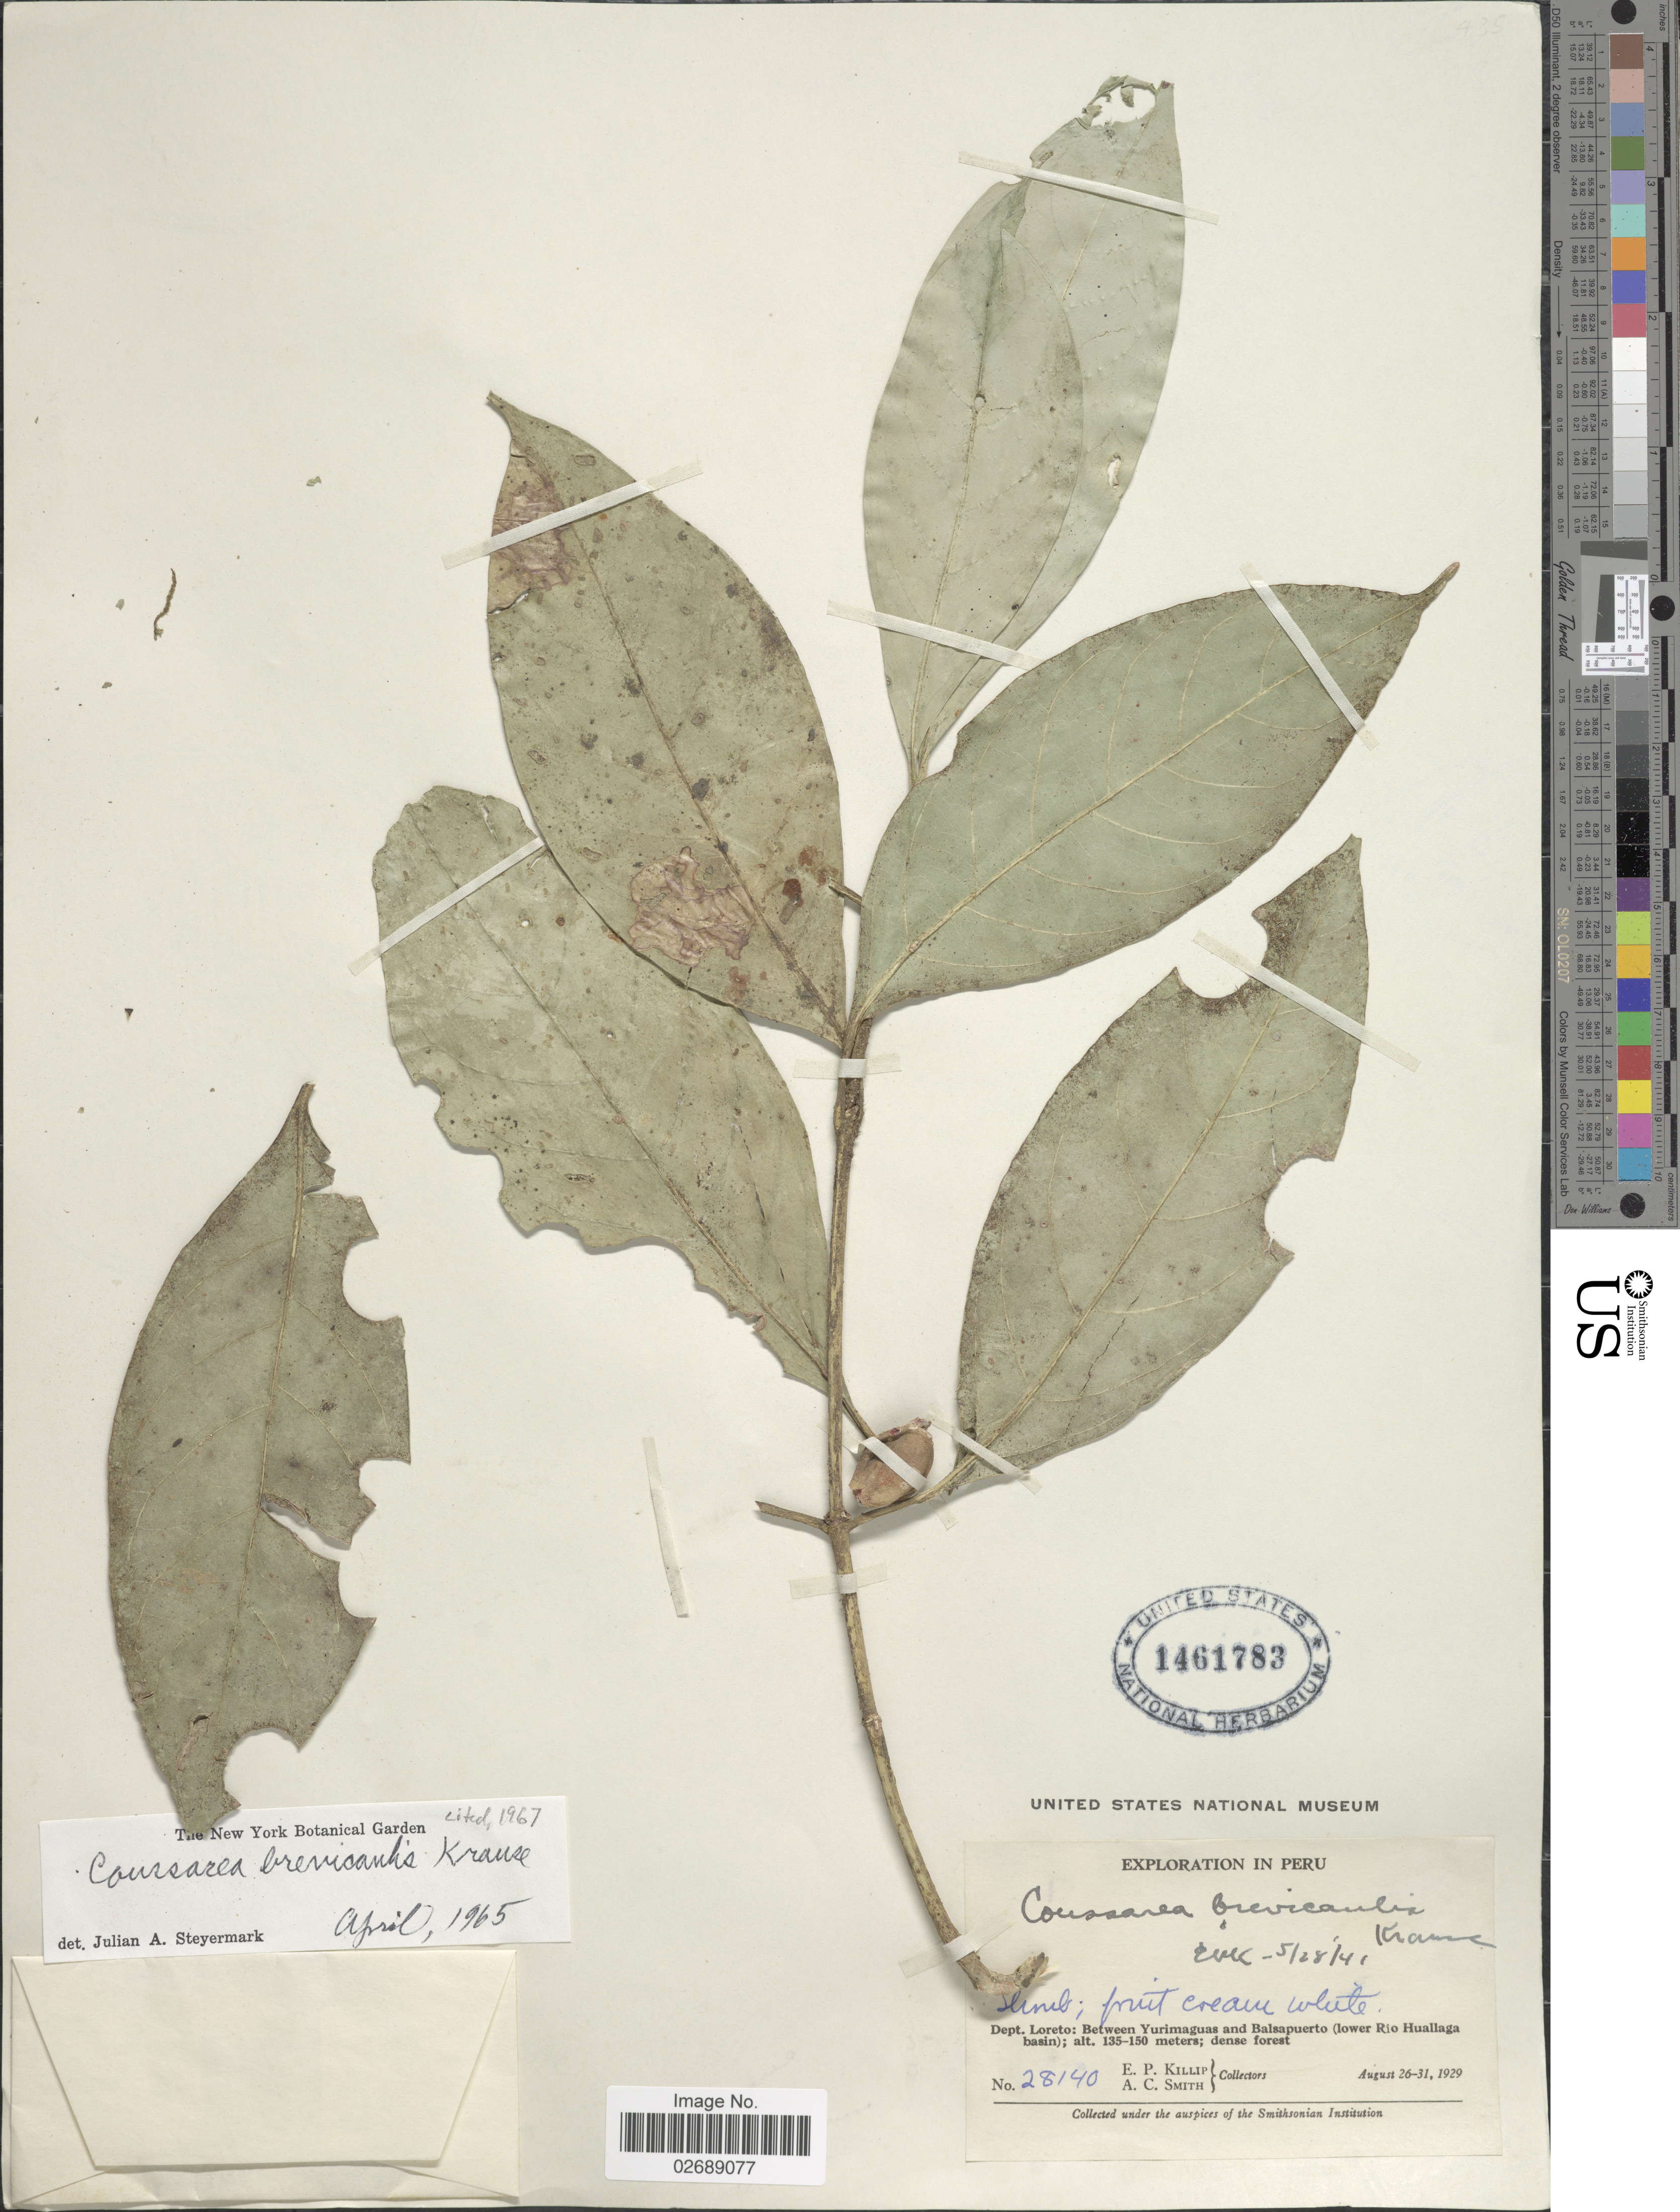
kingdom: Plantae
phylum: Tracheophyta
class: Magnoliopsida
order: Gentianales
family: Rubiaceae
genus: Coussarea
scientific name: Coussarea brevicaulis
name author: K. Krause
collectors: E. P. Killip & A. C. Smith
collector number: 28140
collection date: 1929-08-26/1929-08-31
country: Peru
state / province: Loreto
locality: Between Yurimaguas and Balsapuerto (lower Rio Huallaga basin)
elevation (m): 135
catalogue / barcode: US 1461783